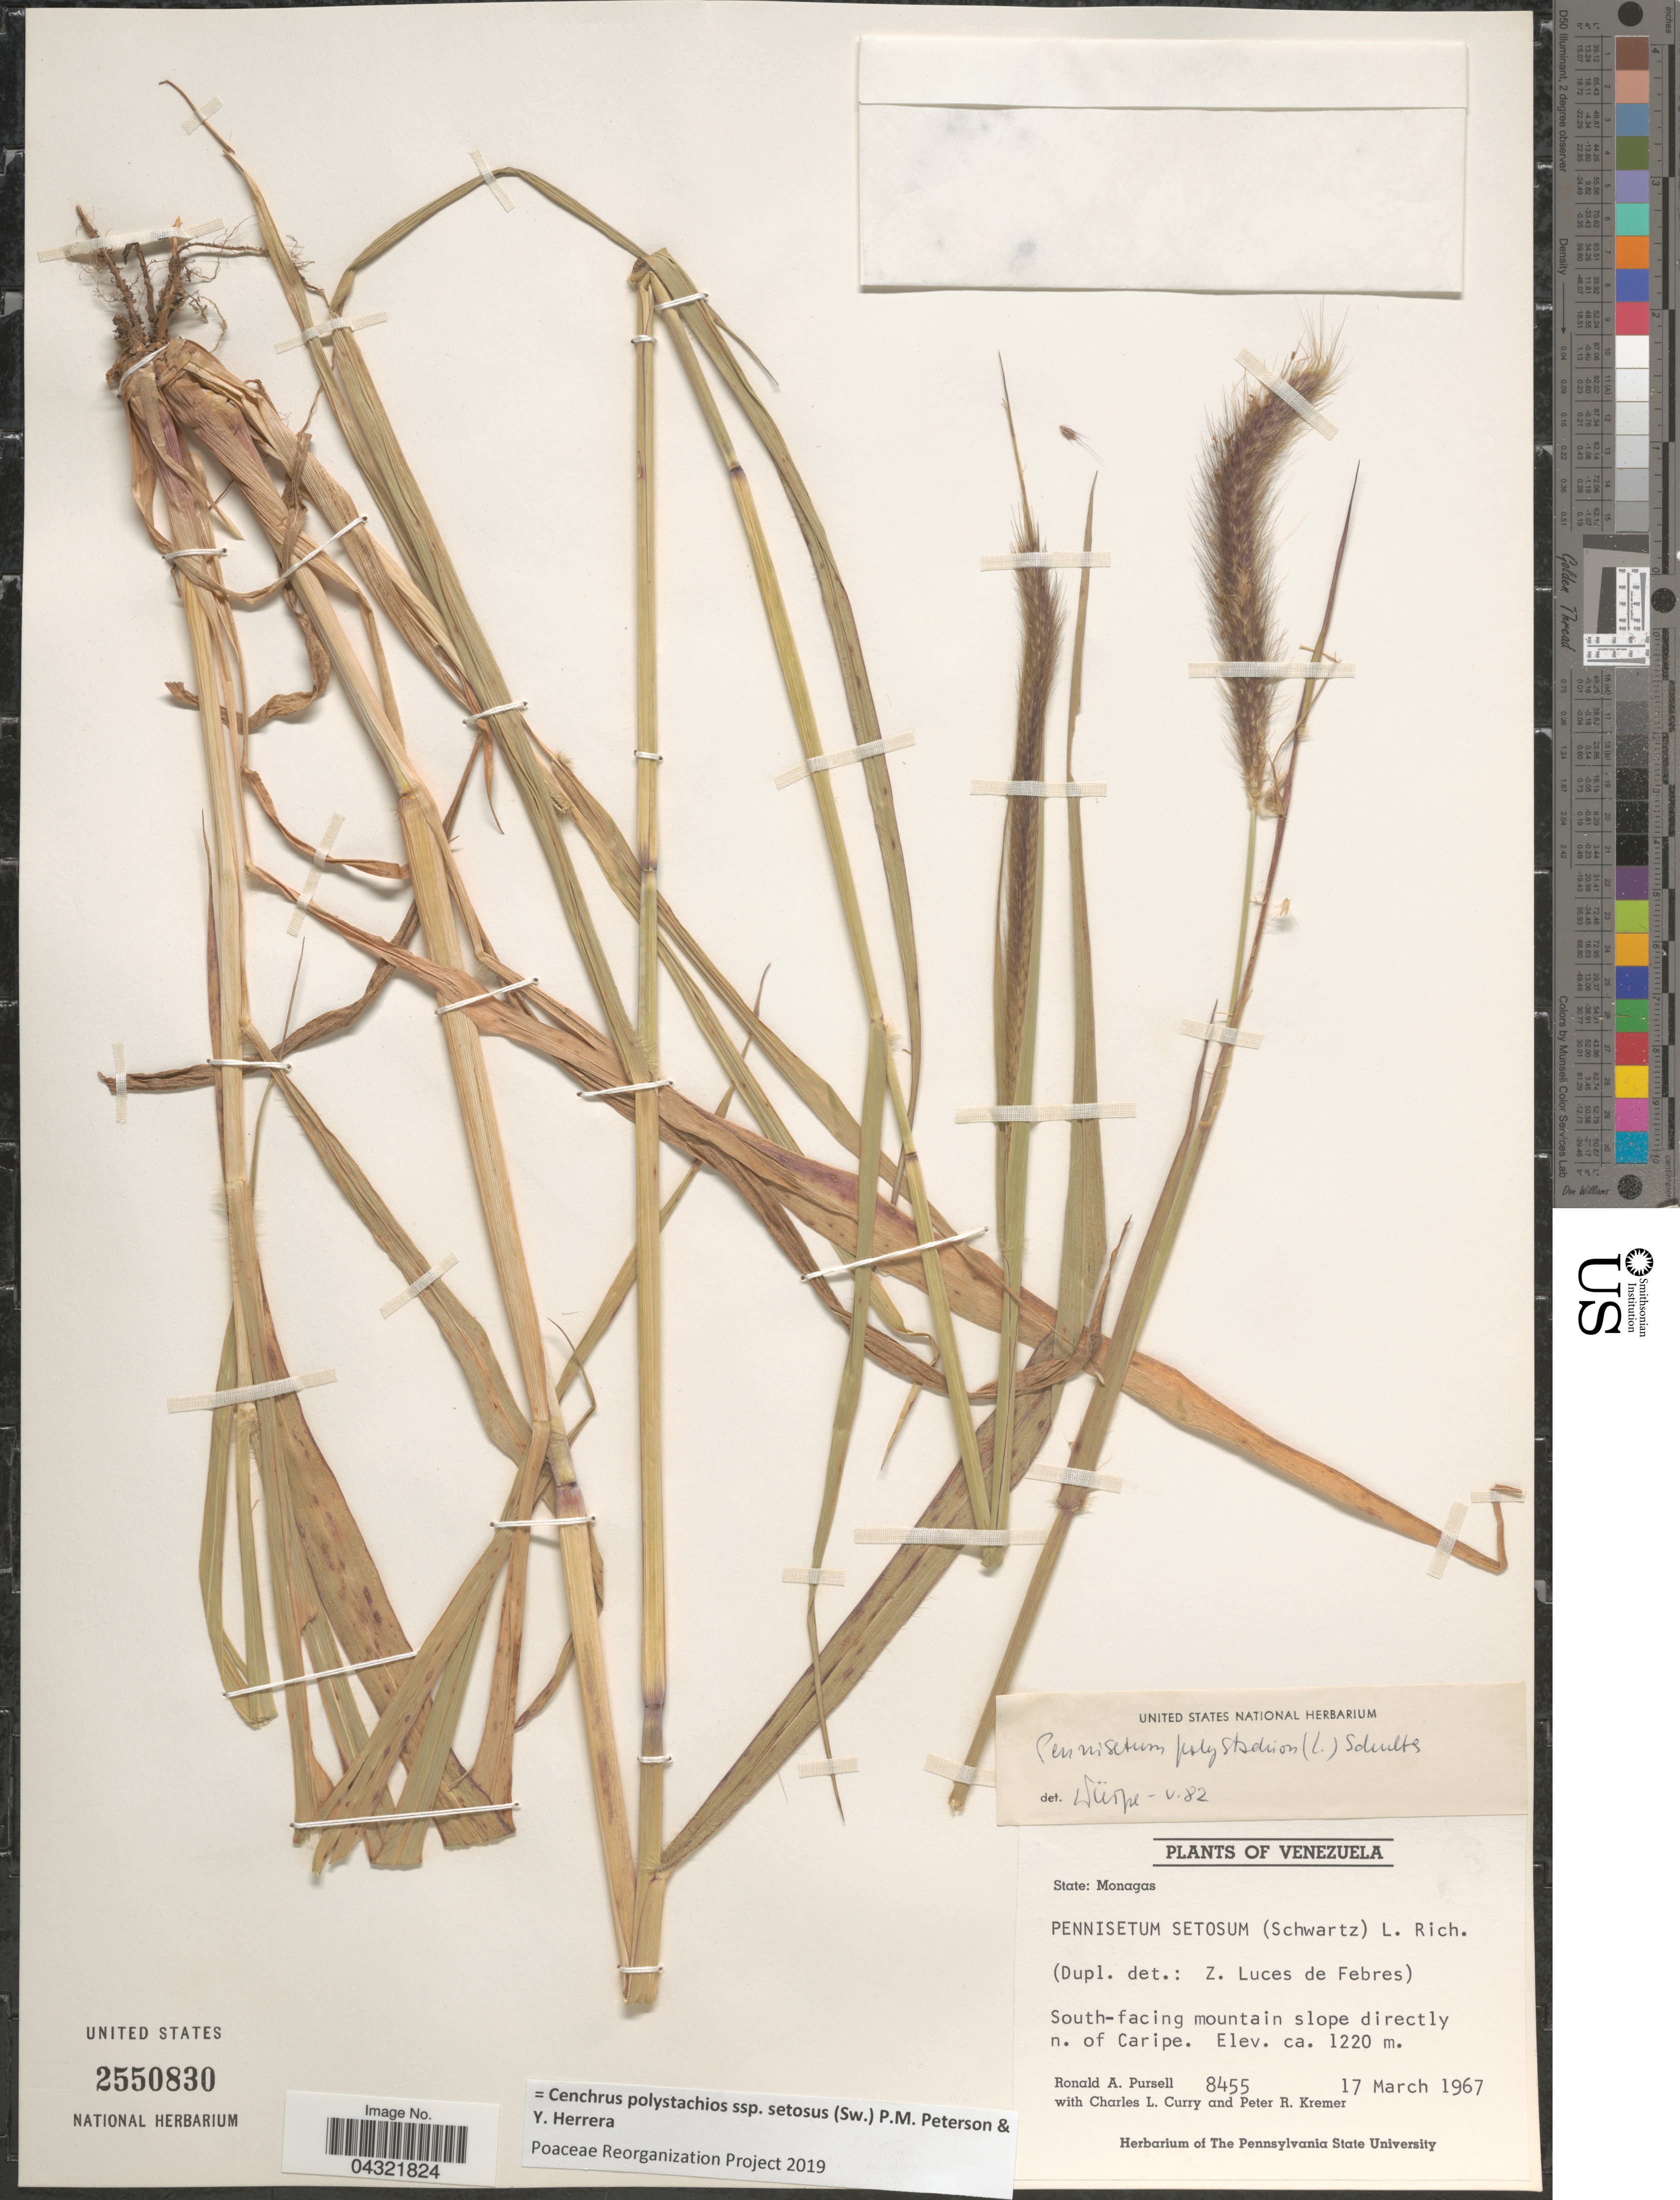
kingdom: Plantae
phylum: Tracheophyta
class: Liliopsida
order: Poales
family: Poaceae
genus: Cenchrus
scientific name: Cenchrus polystachios subsp. setosus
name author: (Sw.) P.M. Peterson & Y. Herrera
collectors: R. A. Pursell, C. L. Curry & P. Kremer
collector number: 8455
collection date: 1967-03-17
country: Venezuela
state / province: Monagas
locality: South-facing mountain slope directly n. of Caripe.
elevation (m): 1220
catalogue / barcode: US 2550830